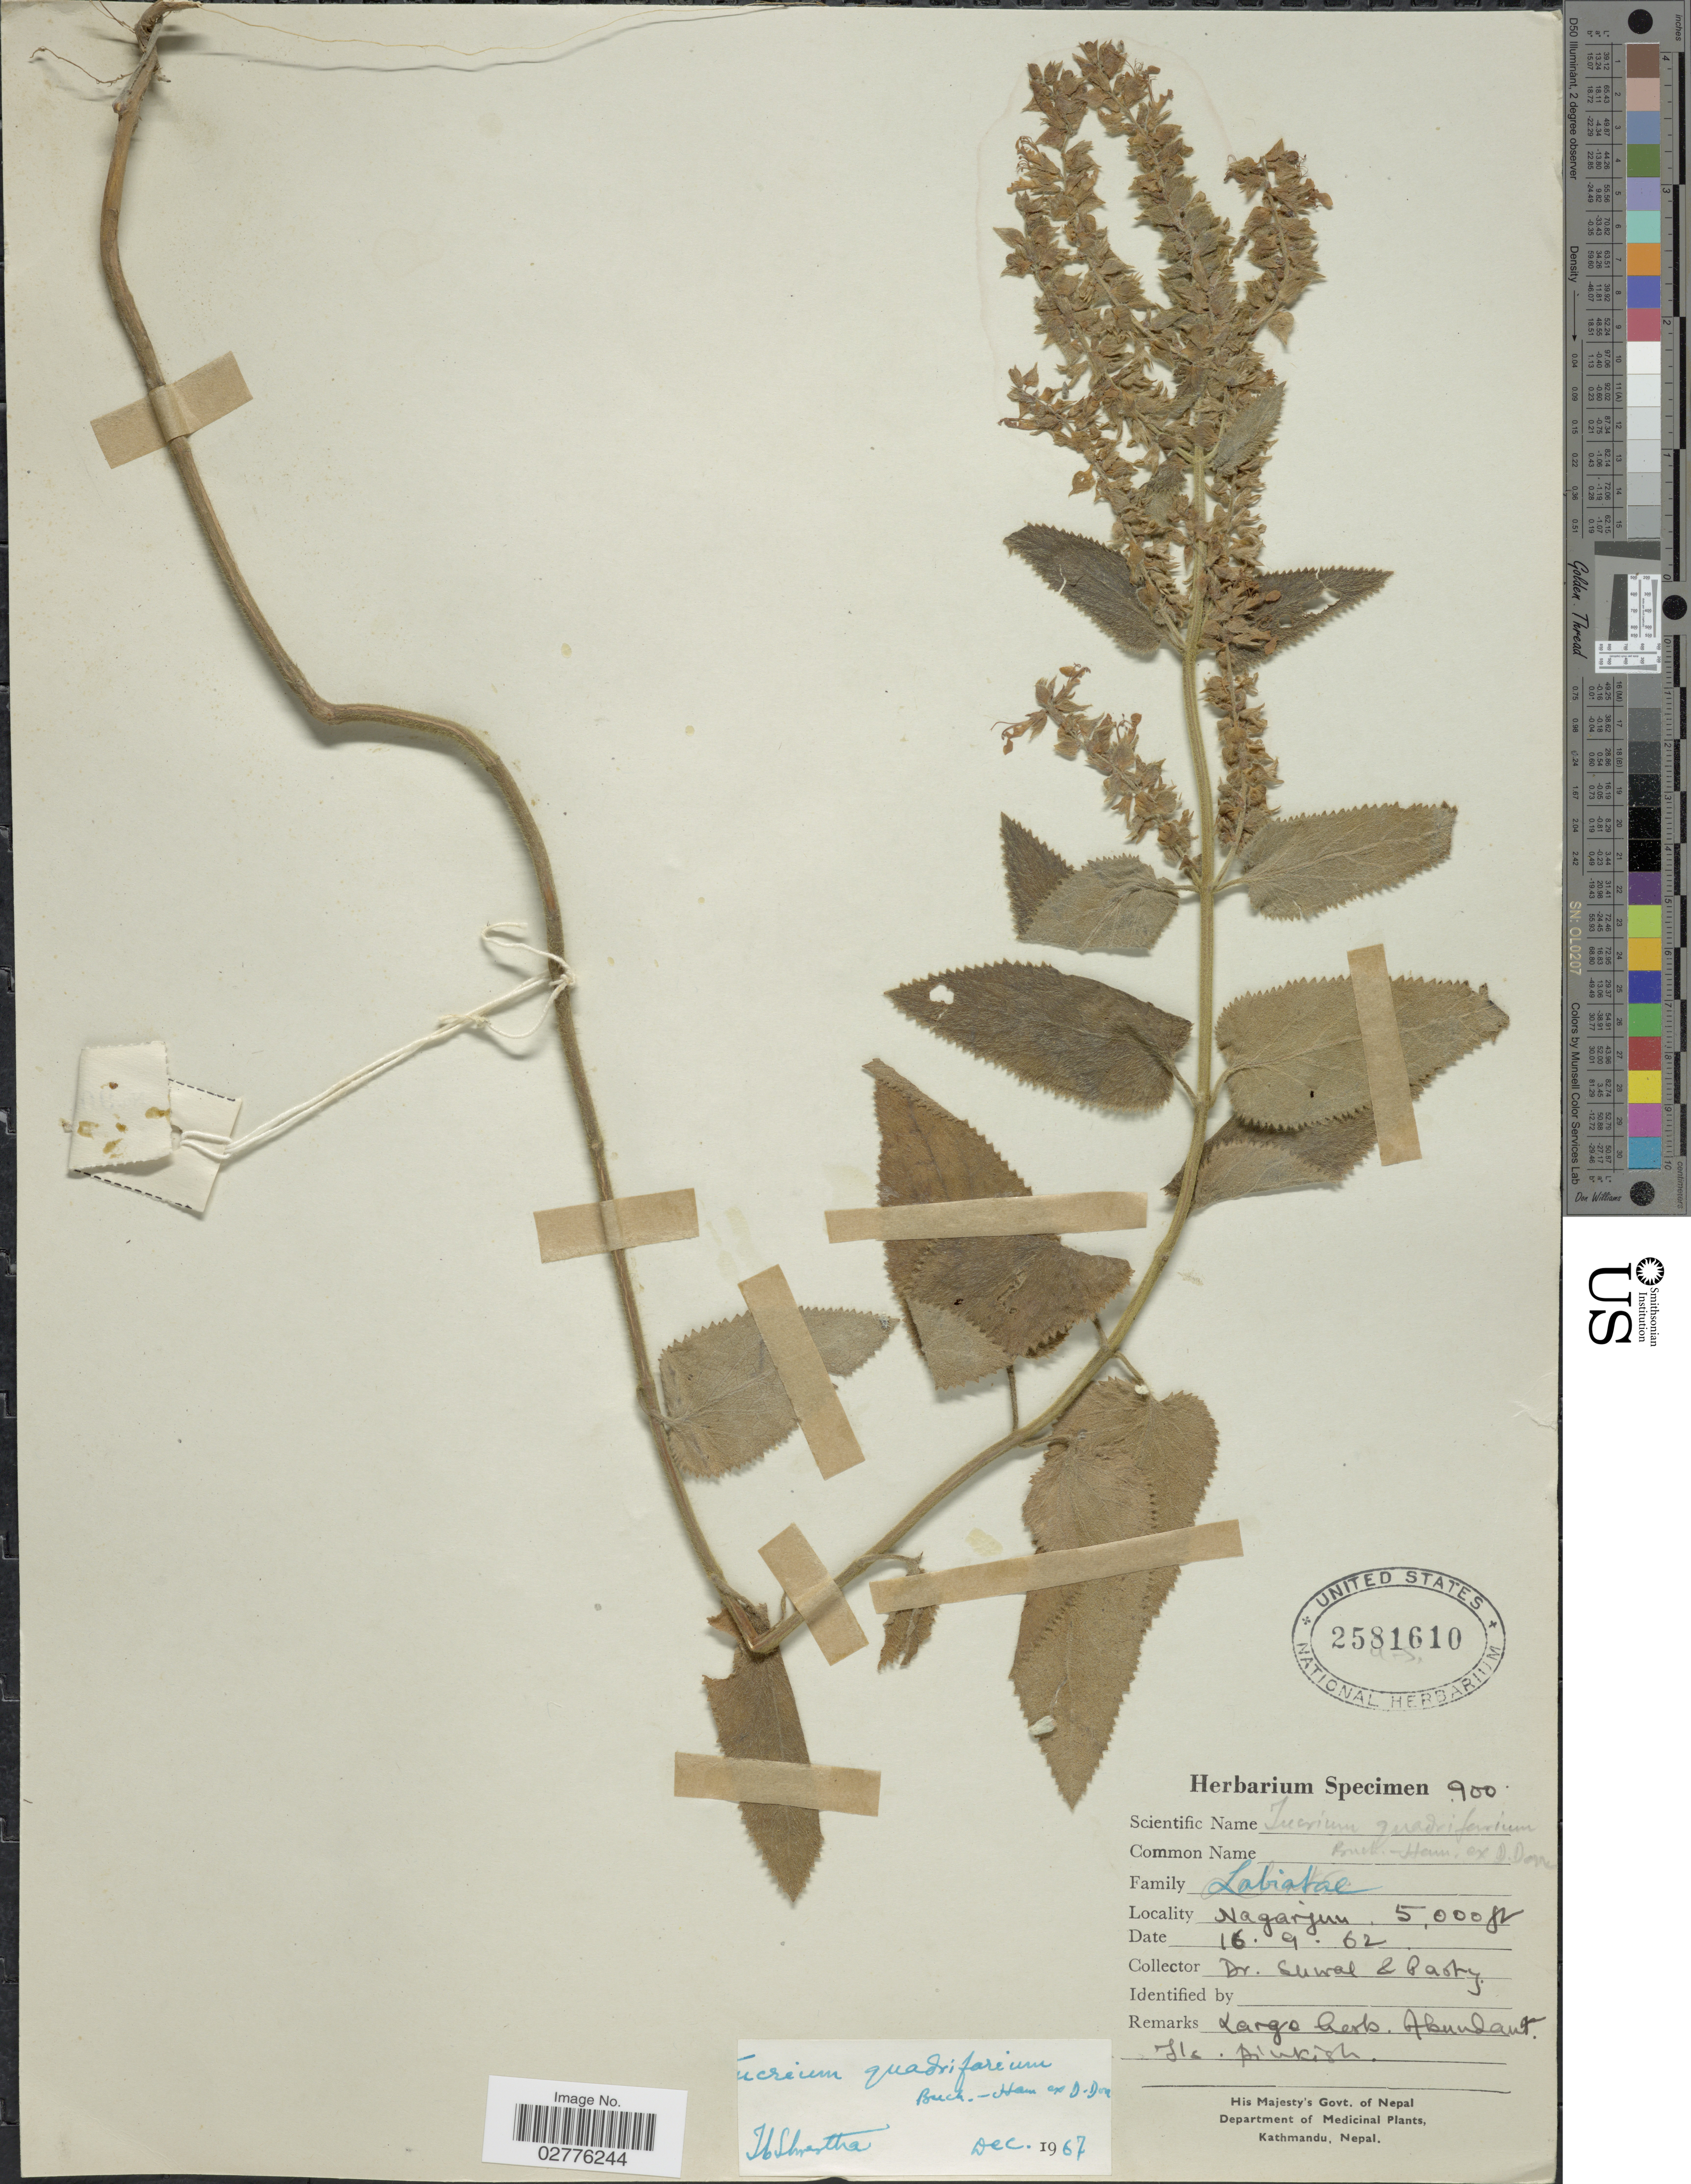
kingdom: Plantae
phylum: Tracheophyta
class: Magnoliopsida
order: Lamiales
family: Lamiaceae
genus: Teucrium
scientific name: Teucrium quadrifarium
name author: Buch.-Ham. ex D. Don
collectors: -. Suwal & -. Pasty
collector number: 900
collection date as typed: Transcribed d/m/y: 16/9/62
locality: Nagarjun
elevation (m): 1524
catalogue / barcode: US 2581610